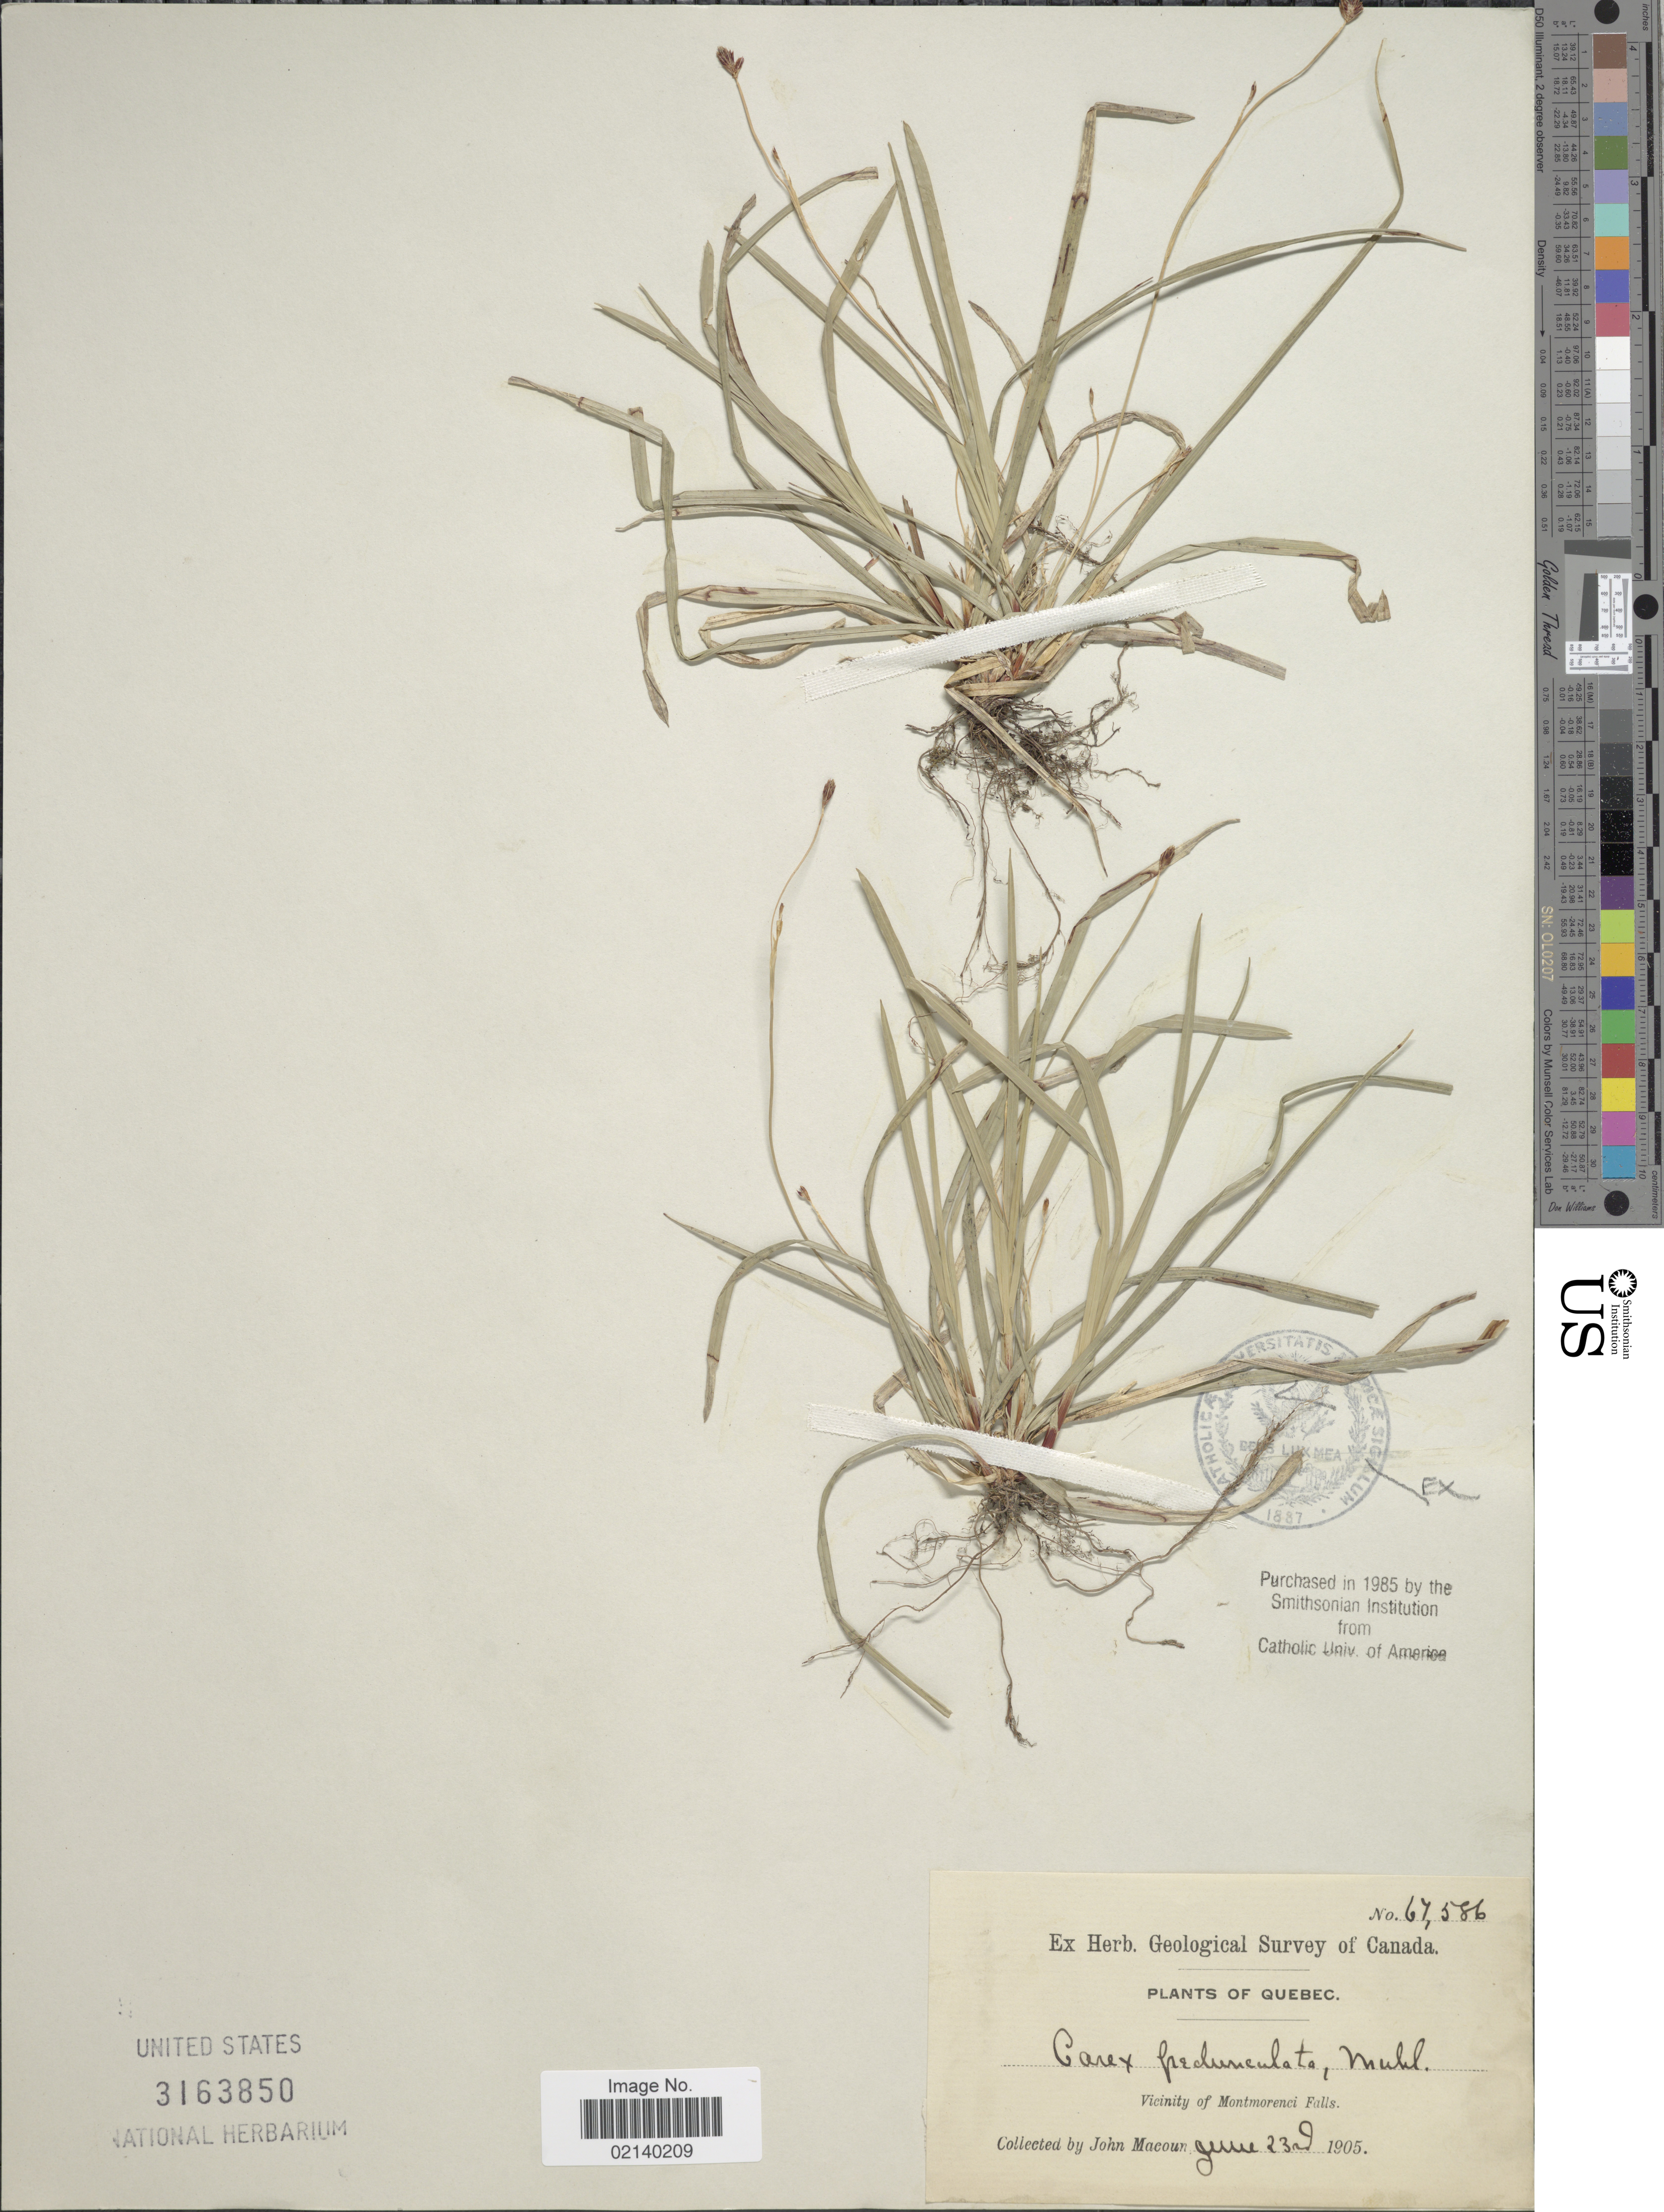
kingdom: Plantae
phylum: Tracheophyta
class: Liliopsida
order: Poales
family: Cyperaceae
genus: Carex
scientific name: Carex sp.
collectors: J. Macoun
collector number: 67586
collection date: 1905-06-23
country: Canada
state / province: Quebec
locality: Vicinity of Montmorenci Falls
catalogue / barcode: US 3163850